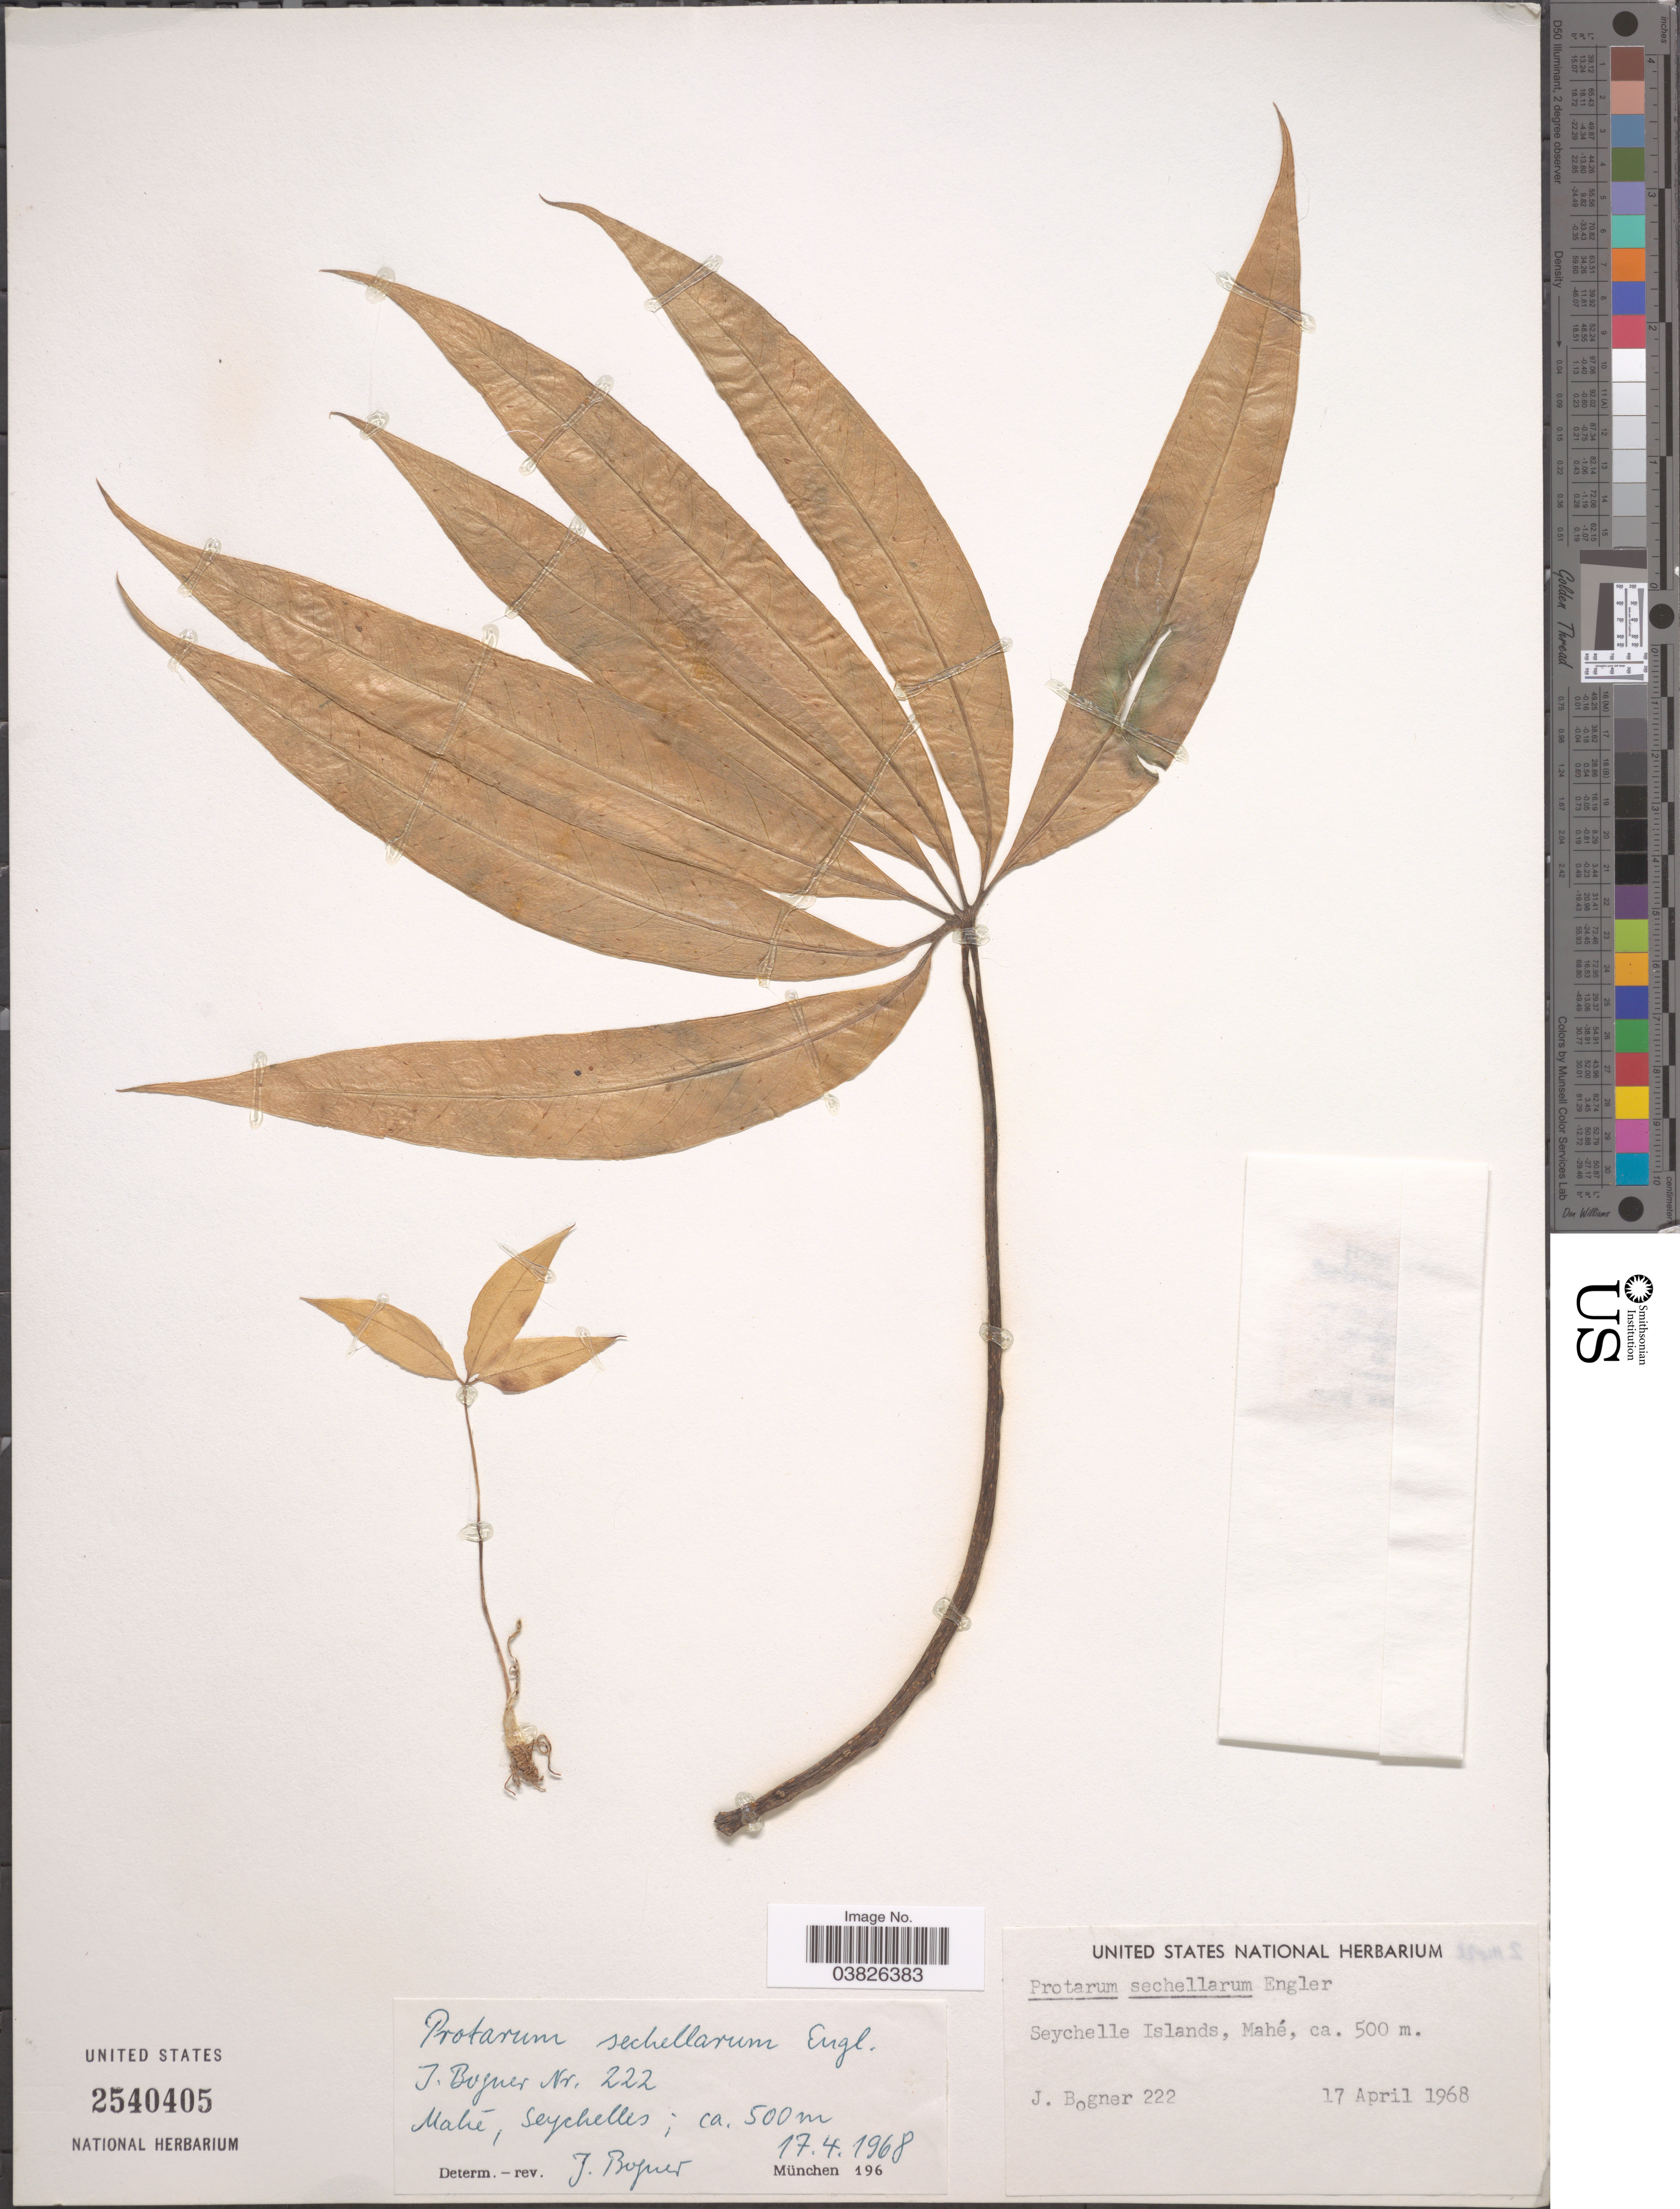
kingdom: Plantae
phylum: Tracheophyta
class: Liliopsida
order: Alismatales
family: Araceae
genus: Protarum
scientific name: Protarum sechellarum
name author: Engl.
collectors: J. Bogner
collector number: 222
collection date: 1968-04-17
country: Seychelles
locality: Seychelle Islands, Mahé.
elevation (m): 500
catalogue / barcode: US 2540405